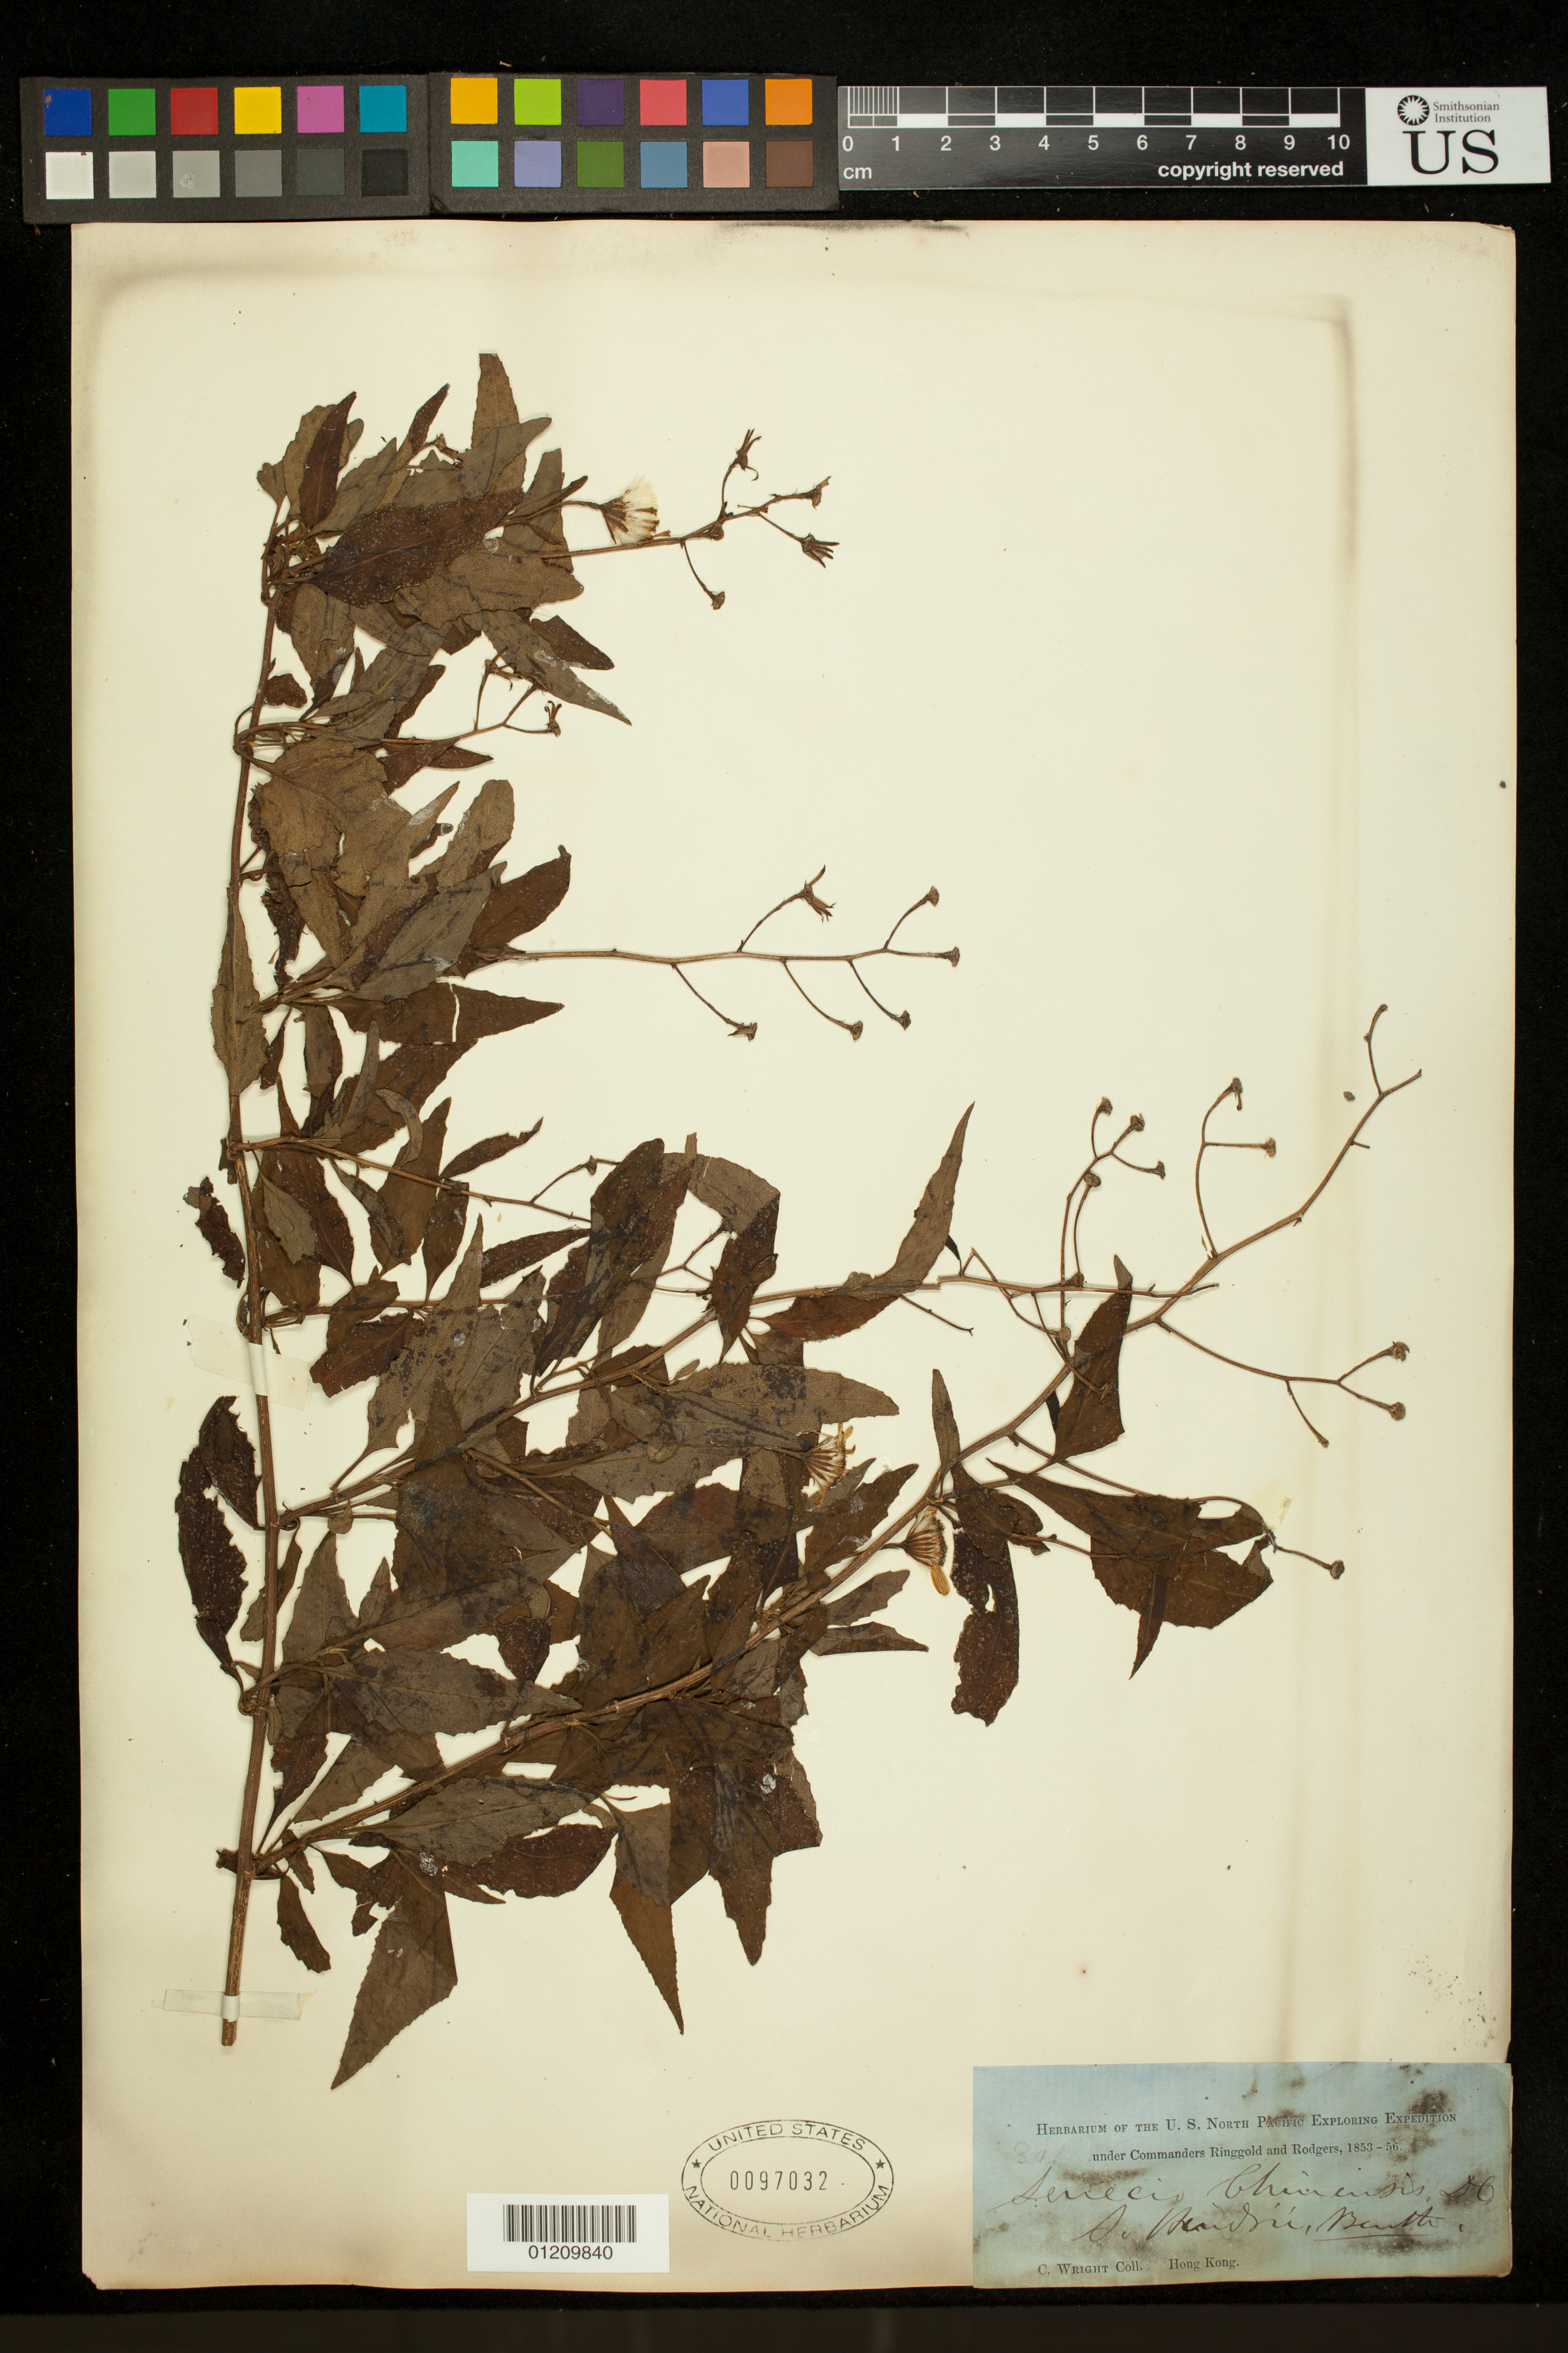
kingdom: Plantae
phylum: Tracheophyta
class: Magnoliopsida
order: Asterales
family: Asteraceae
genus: Senecio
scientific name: Senecio scandens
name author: Buch.-Ham. ex D. Don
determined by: Ren, C.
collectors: C. Wright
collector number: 301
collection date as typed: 1853 to -- -- 1856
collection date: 1853/1856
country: China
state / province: Hong Kong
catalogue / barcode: US 97032